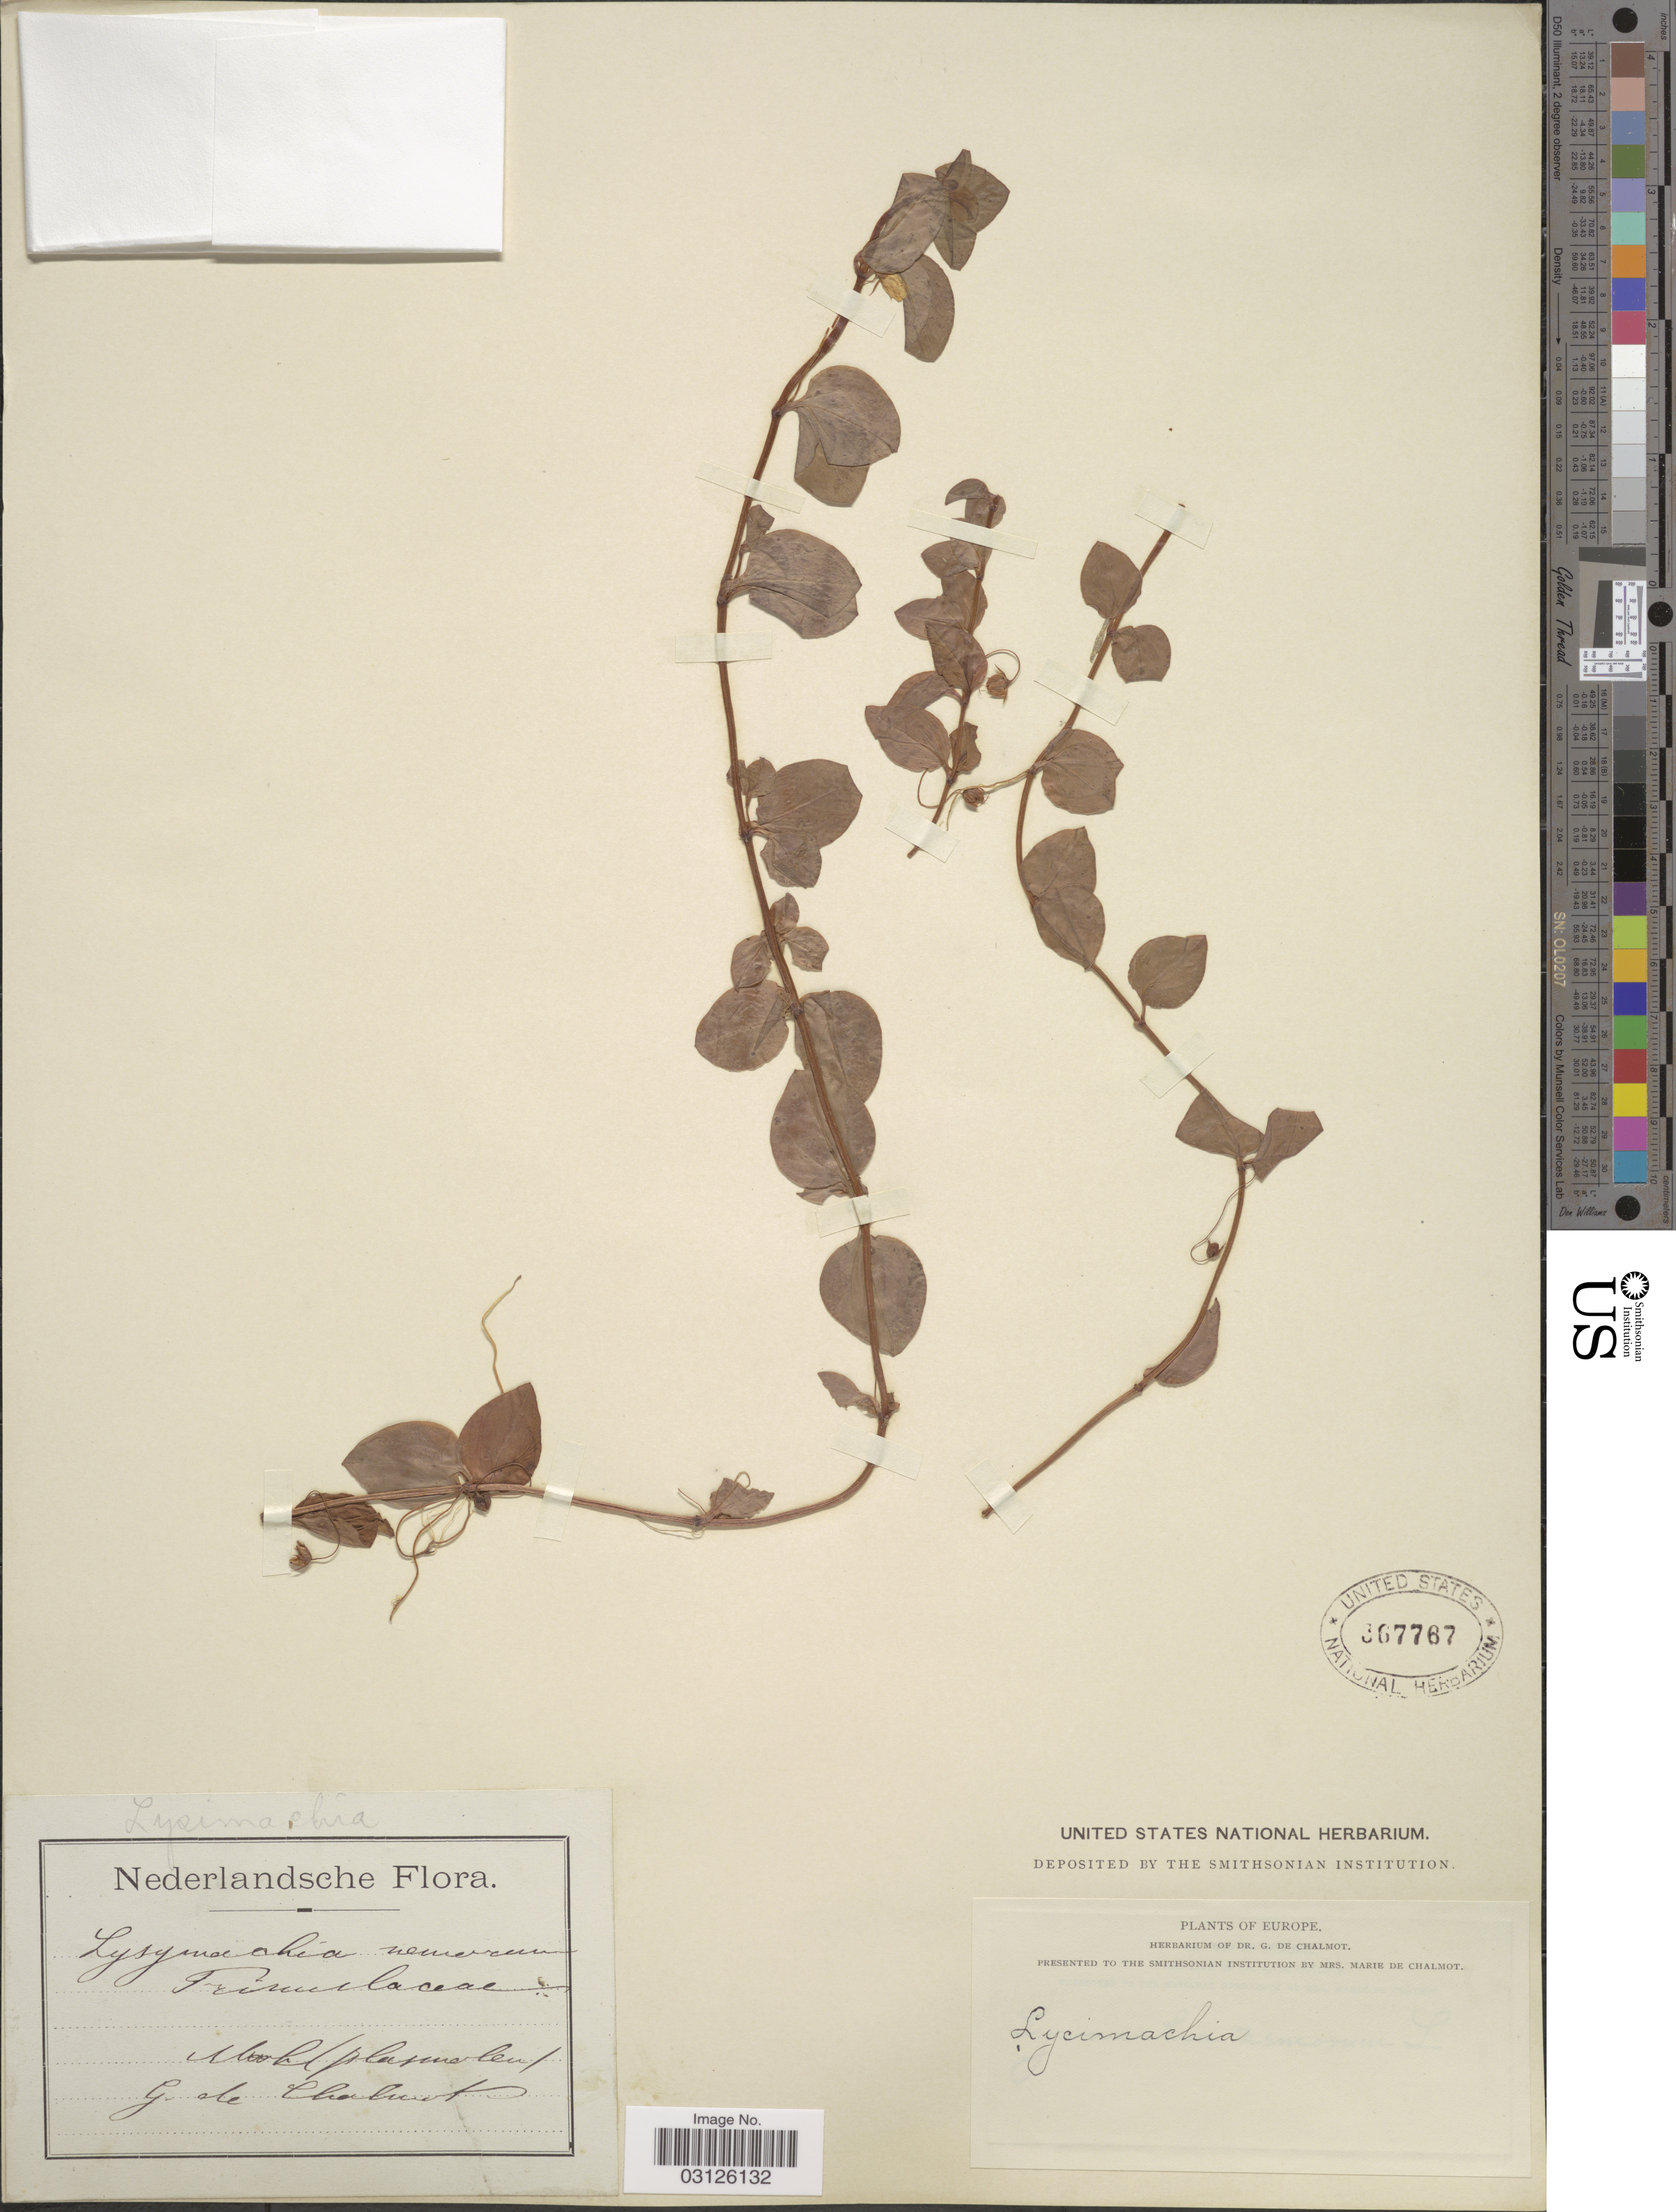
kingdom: Plantae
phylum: Tracheophyta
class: Magnoliopsida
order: Ericales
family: Primulaceae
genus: Lysimachia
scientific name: Lysimachia nummularia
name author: L.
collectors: G. de Chalmot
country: Netherlands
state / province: Limburg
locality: Mook/Plasmolen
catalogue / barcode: US 367767